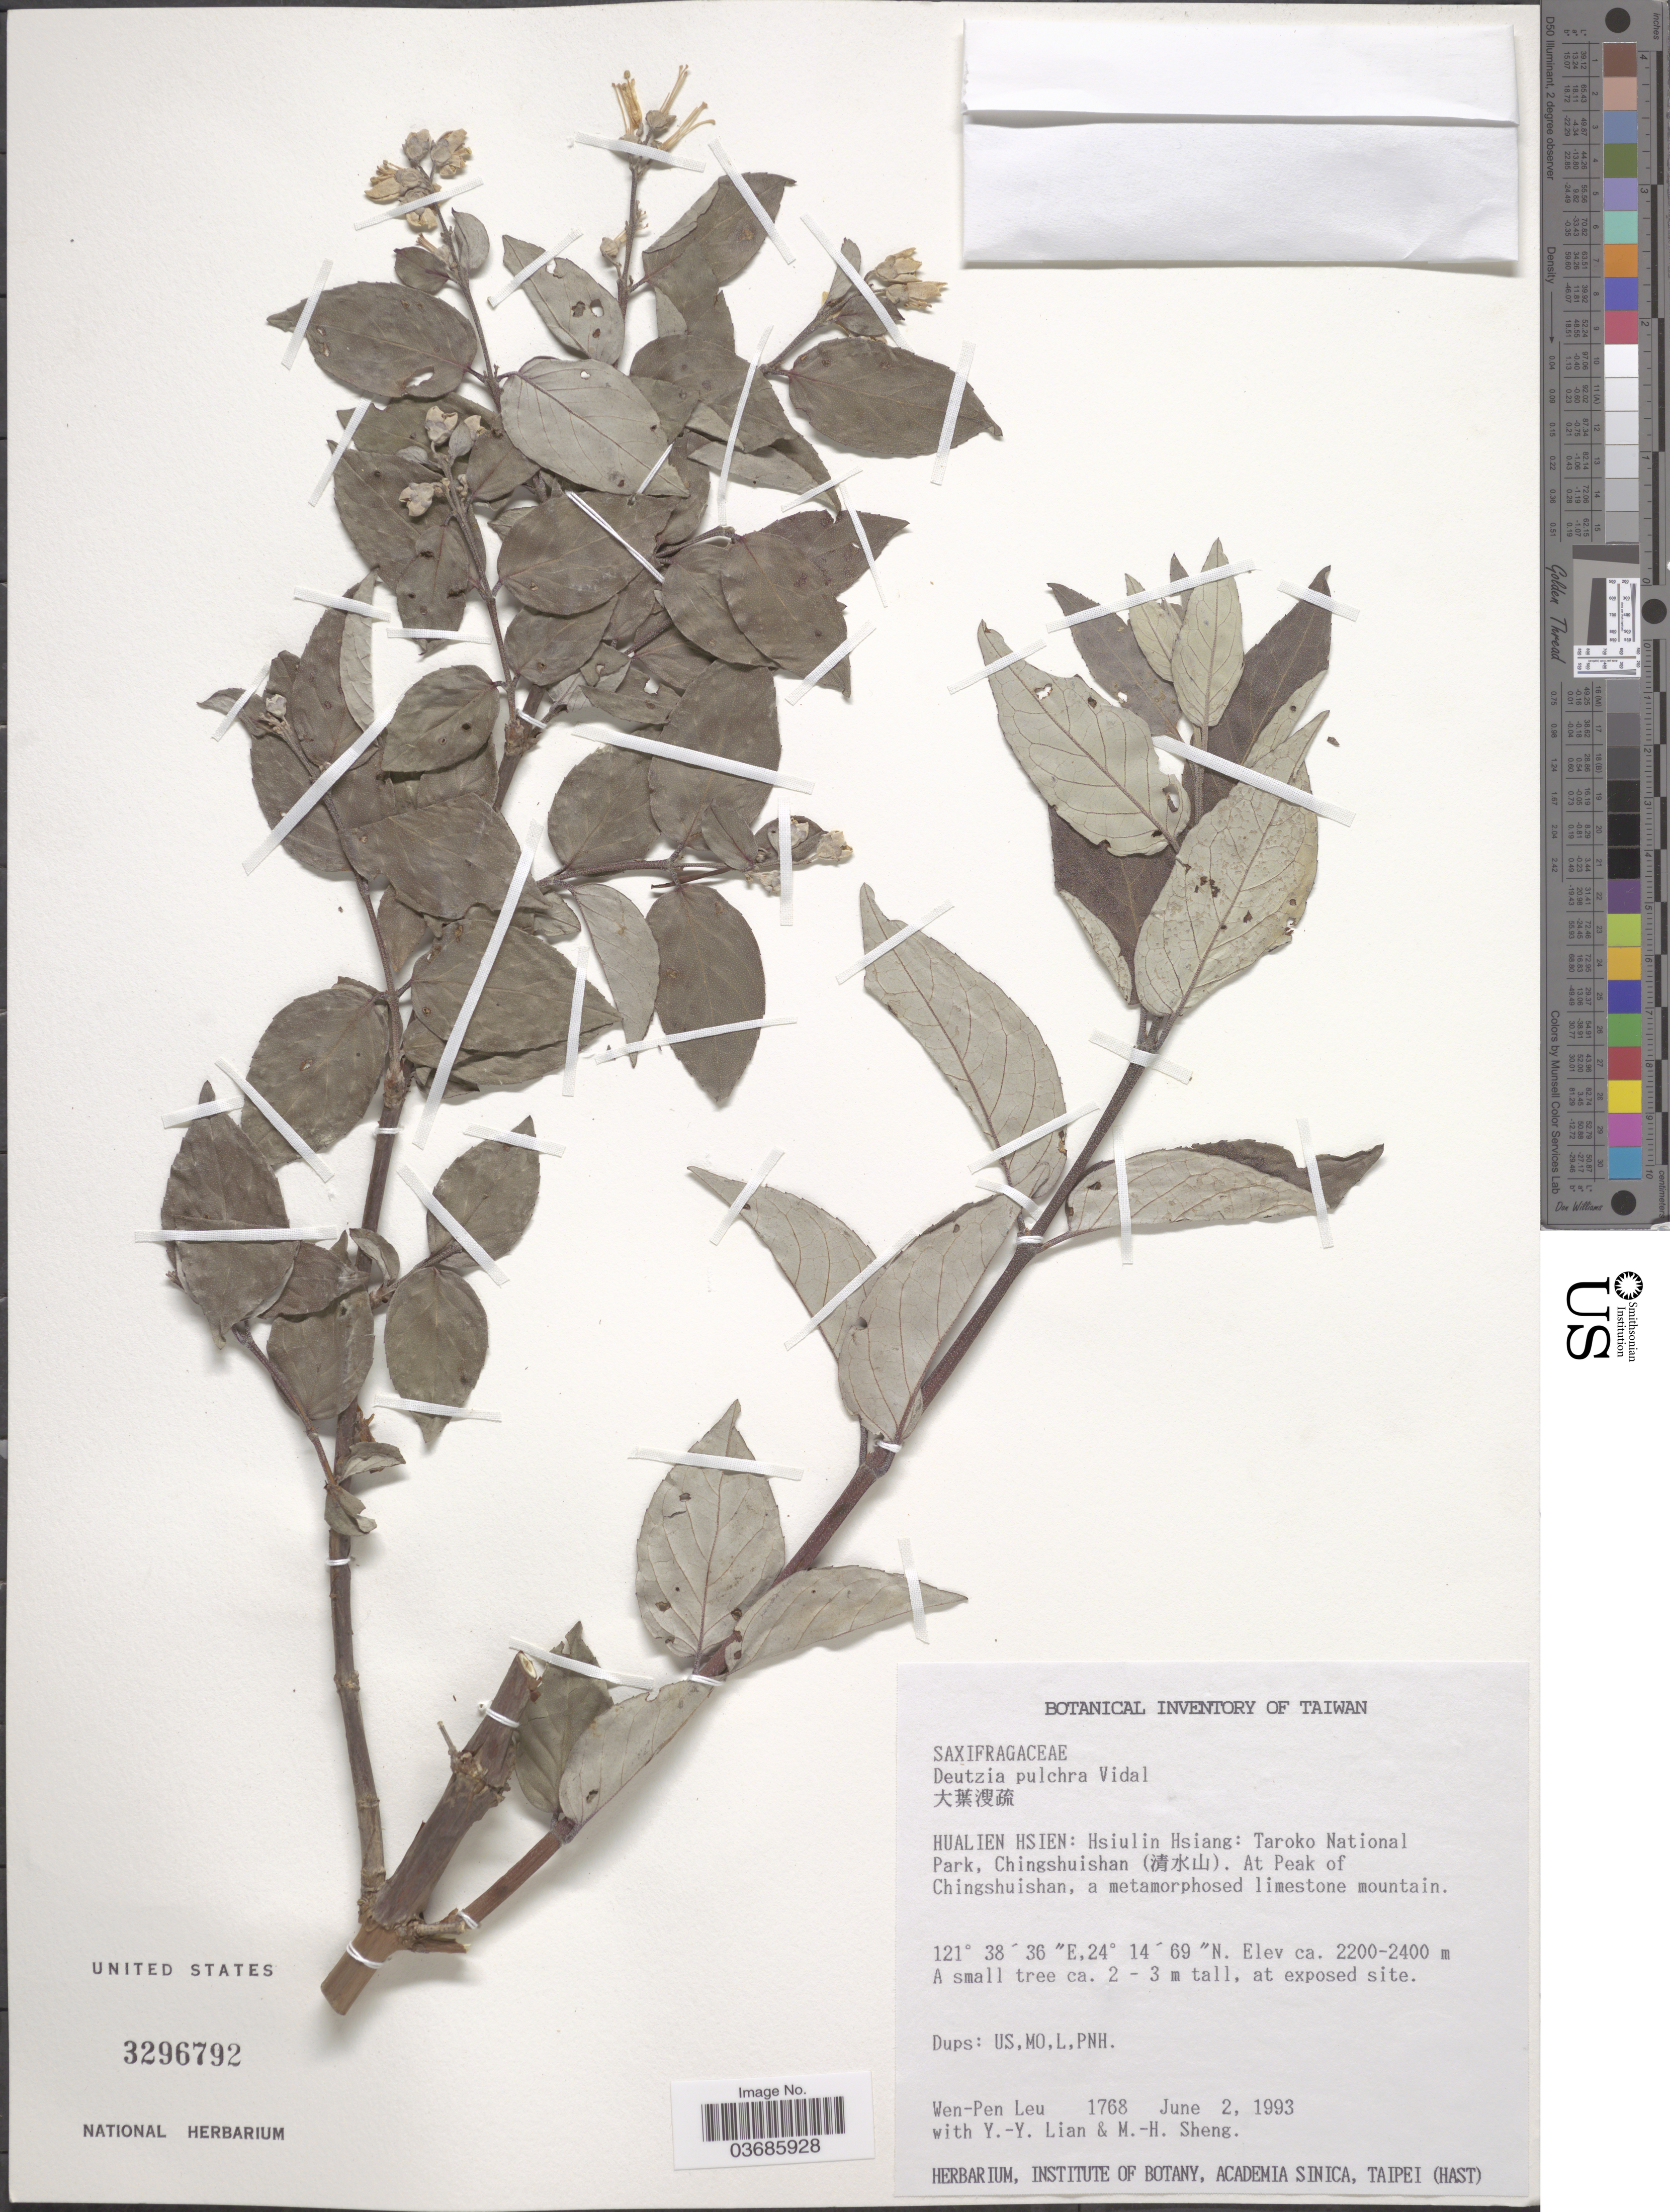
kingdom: Plantae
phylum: Tracheophyta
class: Magnoliopsida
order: Cornales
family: Hydrangeaceae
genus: Deutzia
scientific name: Deutzia pulchra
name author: Vidal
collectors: W. Leu, Y. Lian & M. Sheng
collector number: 1768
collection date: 1993-06-02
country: Taiwan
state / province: Hualien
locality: Hualien Hsien: Hsiulin Hsiang: Taroko National Park, Chingshuishan (X). At Peak of Chingshuishan, a metamorphosed limestone mountain.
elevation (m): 2200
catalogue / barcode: US 3296792